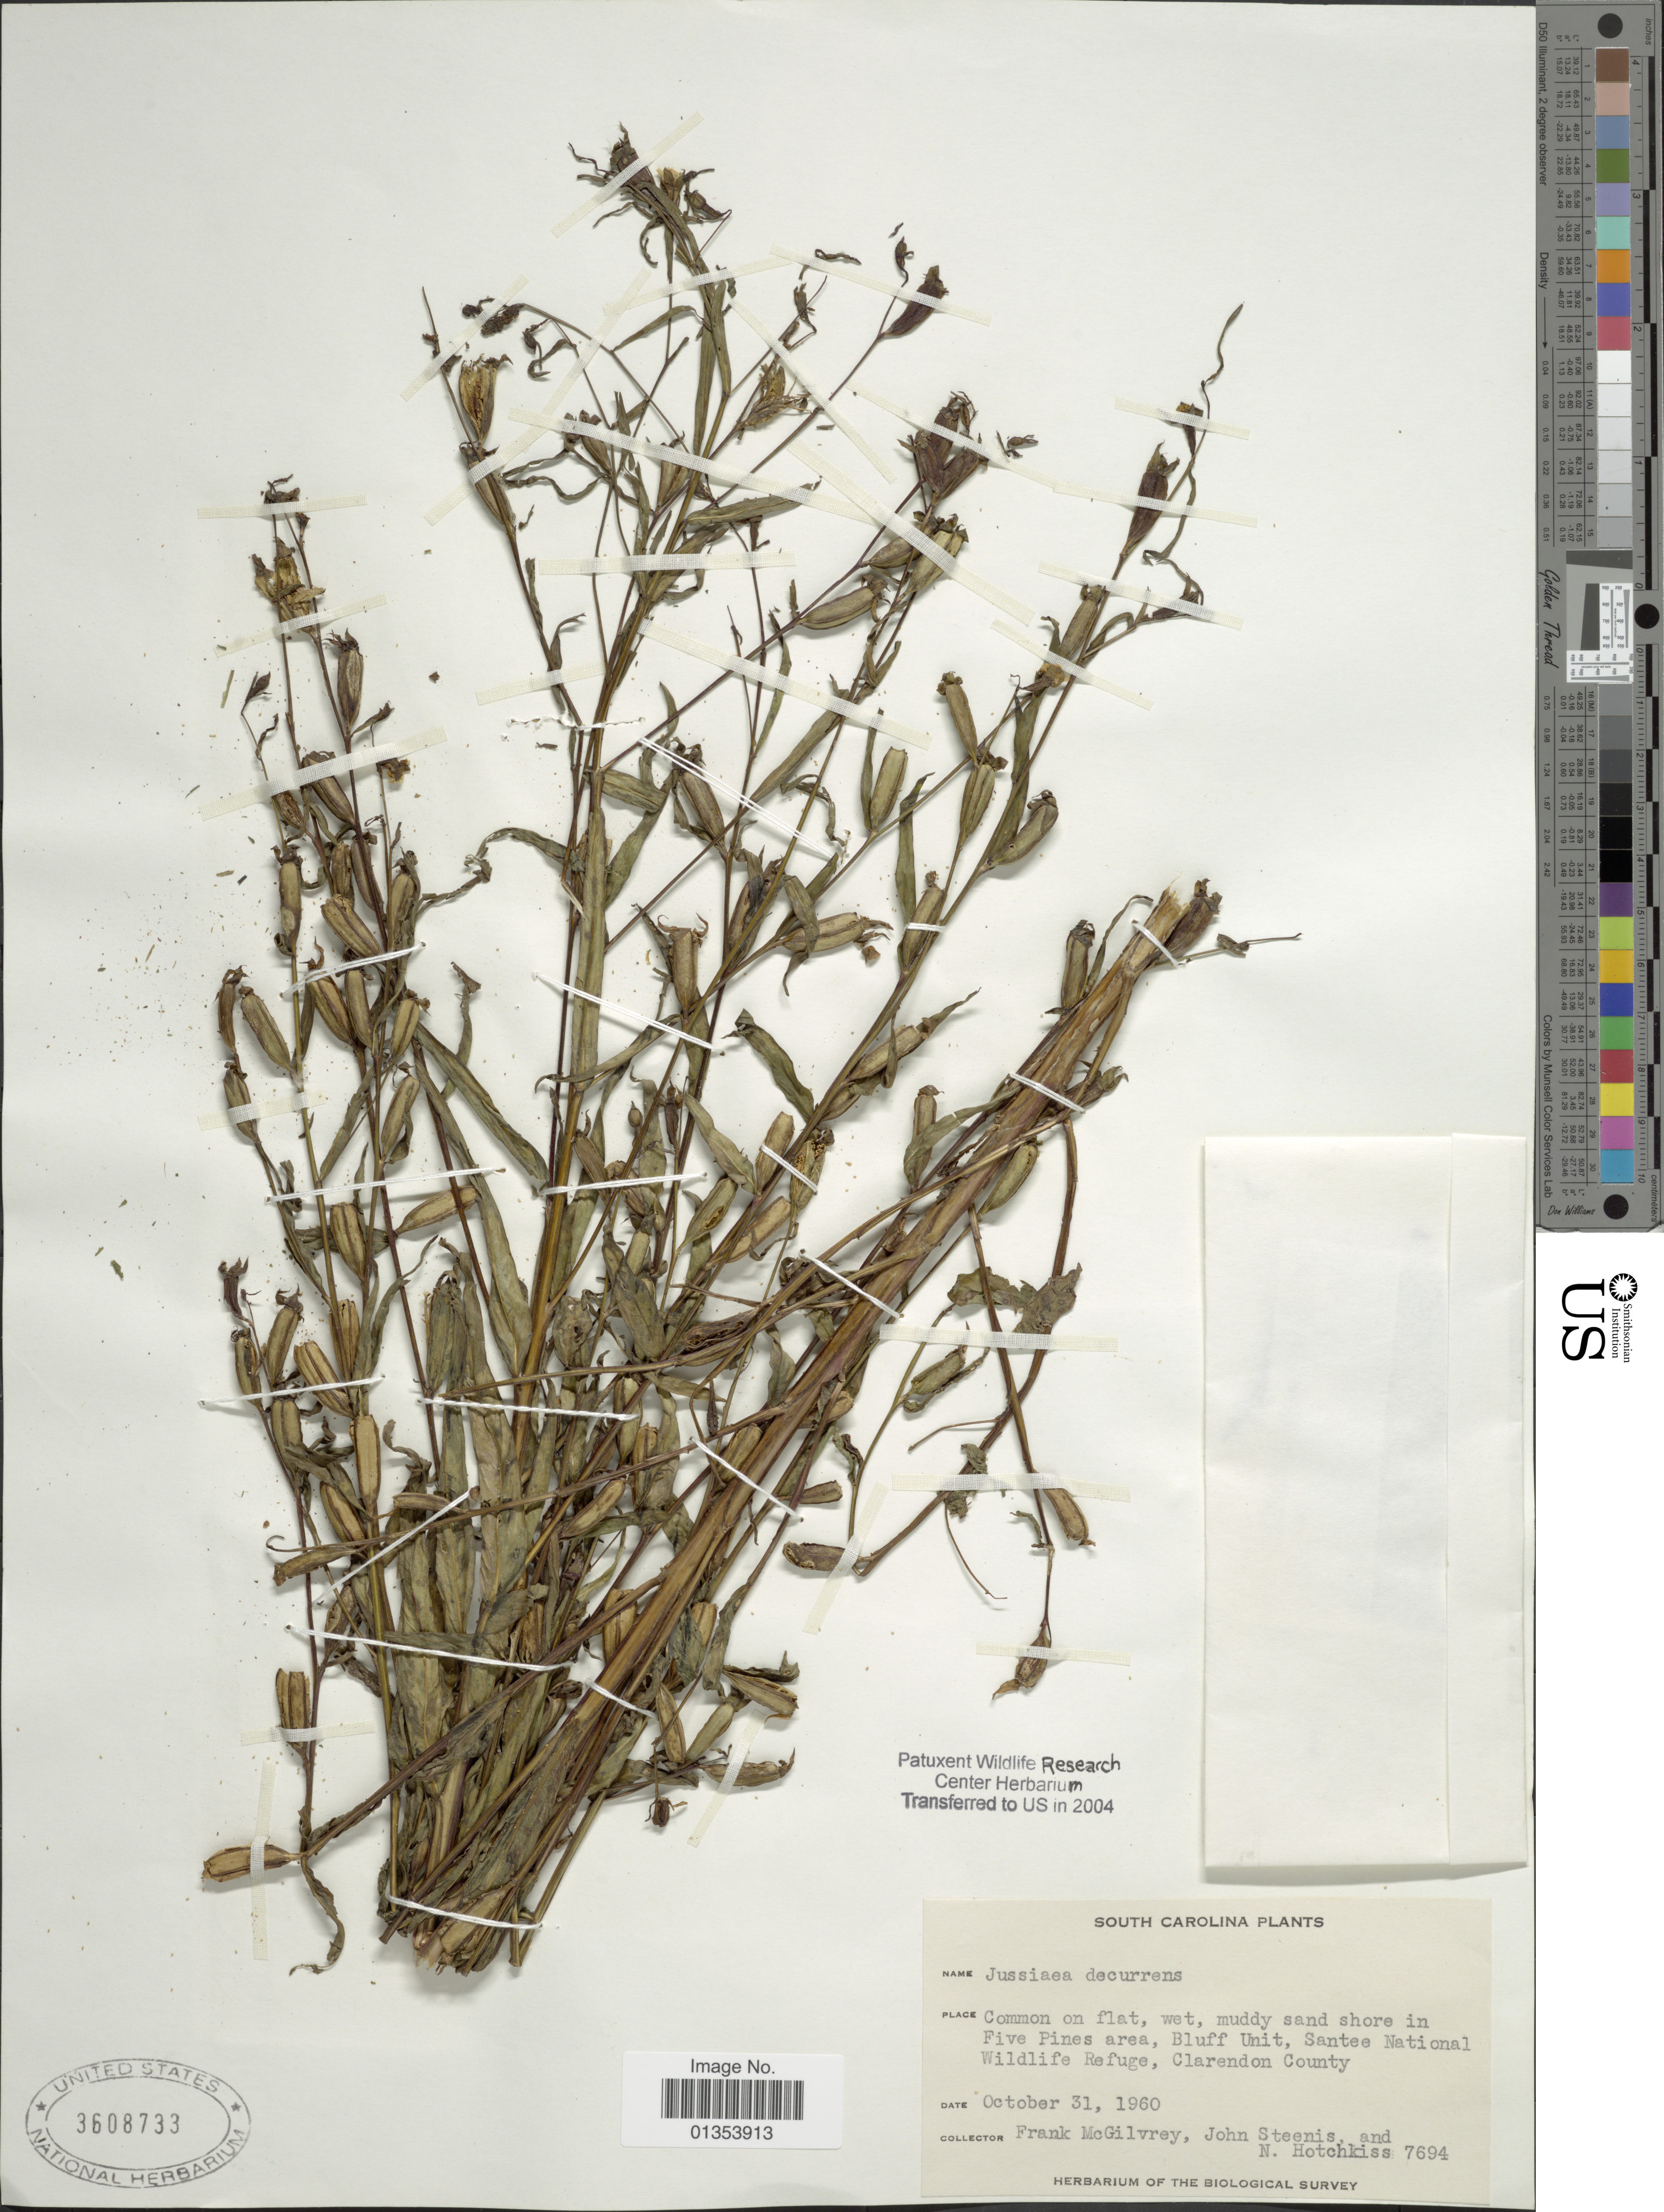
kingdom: Plantae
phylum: Tracheophyta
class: Magnoliopsida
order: Myrtales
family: Onagraceae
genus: Ludwigia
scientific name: Ludwigia decurrens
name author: Walter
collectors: F. McGilvrey, J. H. Steenis & N. Hotchkiss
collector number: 7694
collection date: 1960-10-31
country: United States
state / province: South Carolina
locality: Muddy sand shore in Five Pines area, Bluff Unit, Santee National Wildlife Refuge, Clarendom County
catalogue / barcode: US 3608733